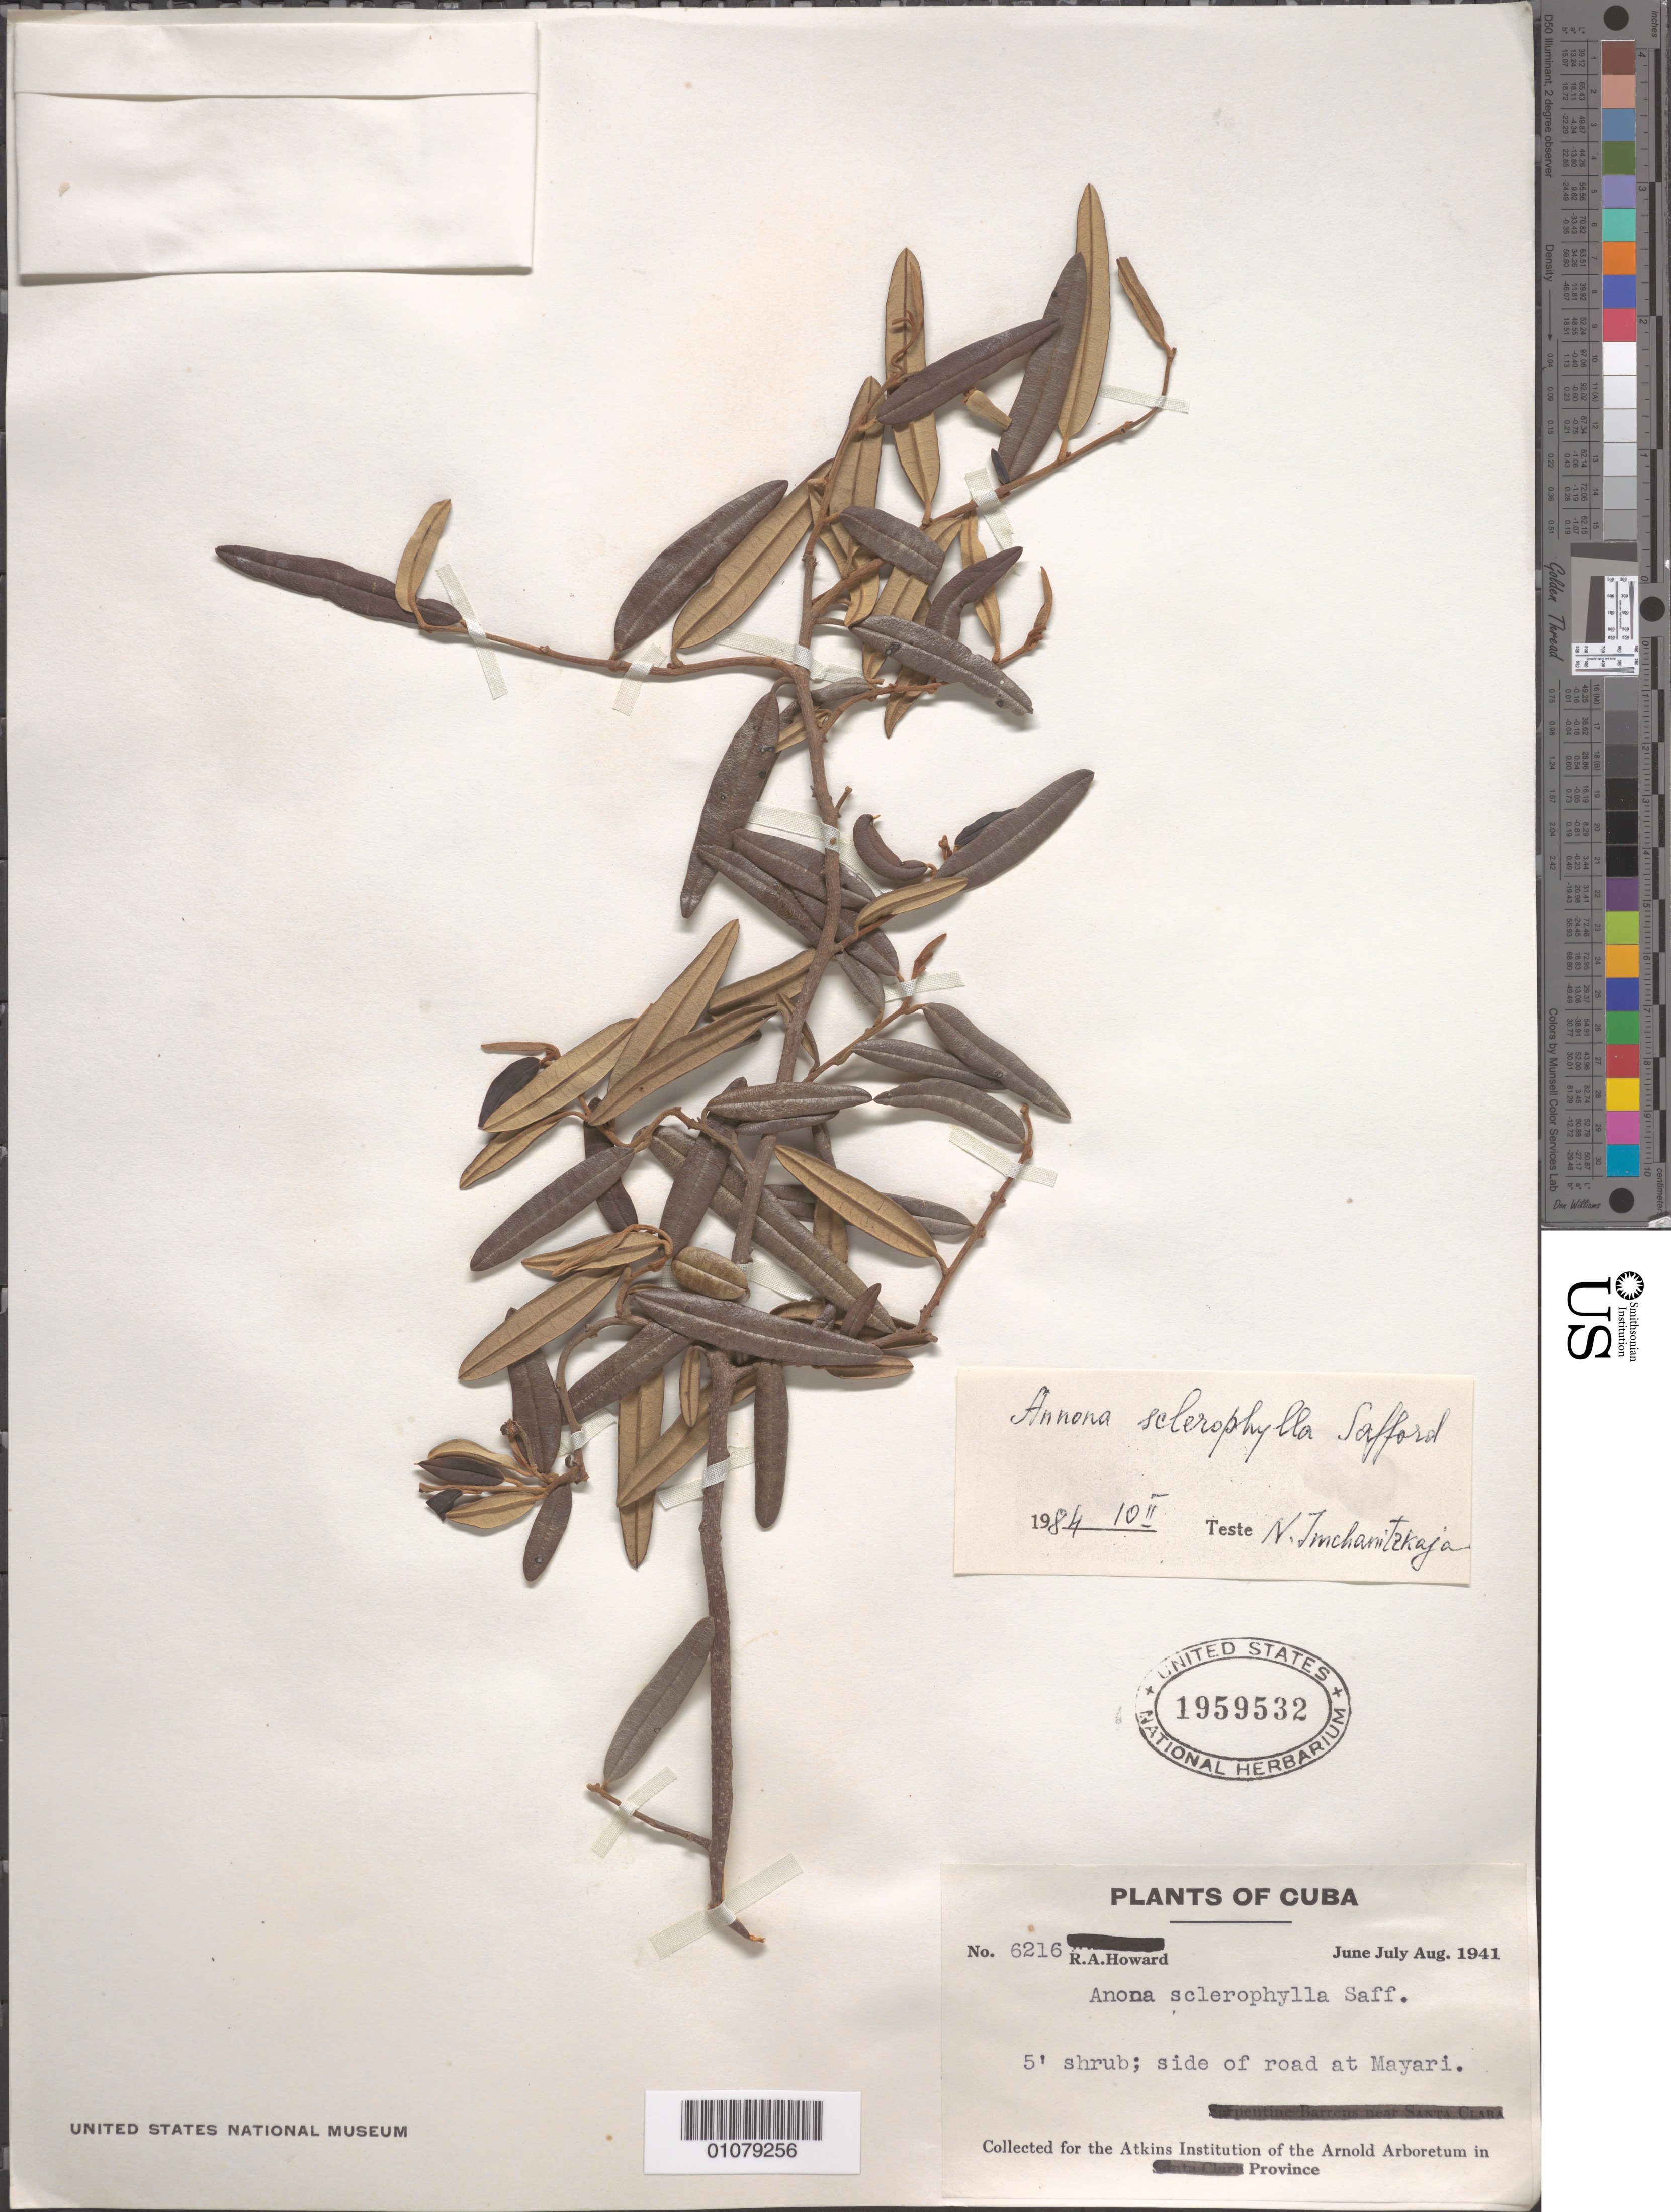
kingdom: Plantae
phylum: Tracheophyta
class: Magnoliopsida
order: Magnoliales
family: Annonaceae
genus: Annona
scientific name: Annona sclerophylla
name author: Saff.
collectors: R. A. Howard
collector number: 6216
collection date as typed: Jun 1941 to Aug 1941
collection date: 1941-06/1941-08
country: Cuba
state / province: Holguín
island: Cuba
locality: side of road at Mayari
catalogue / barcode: US 1959532